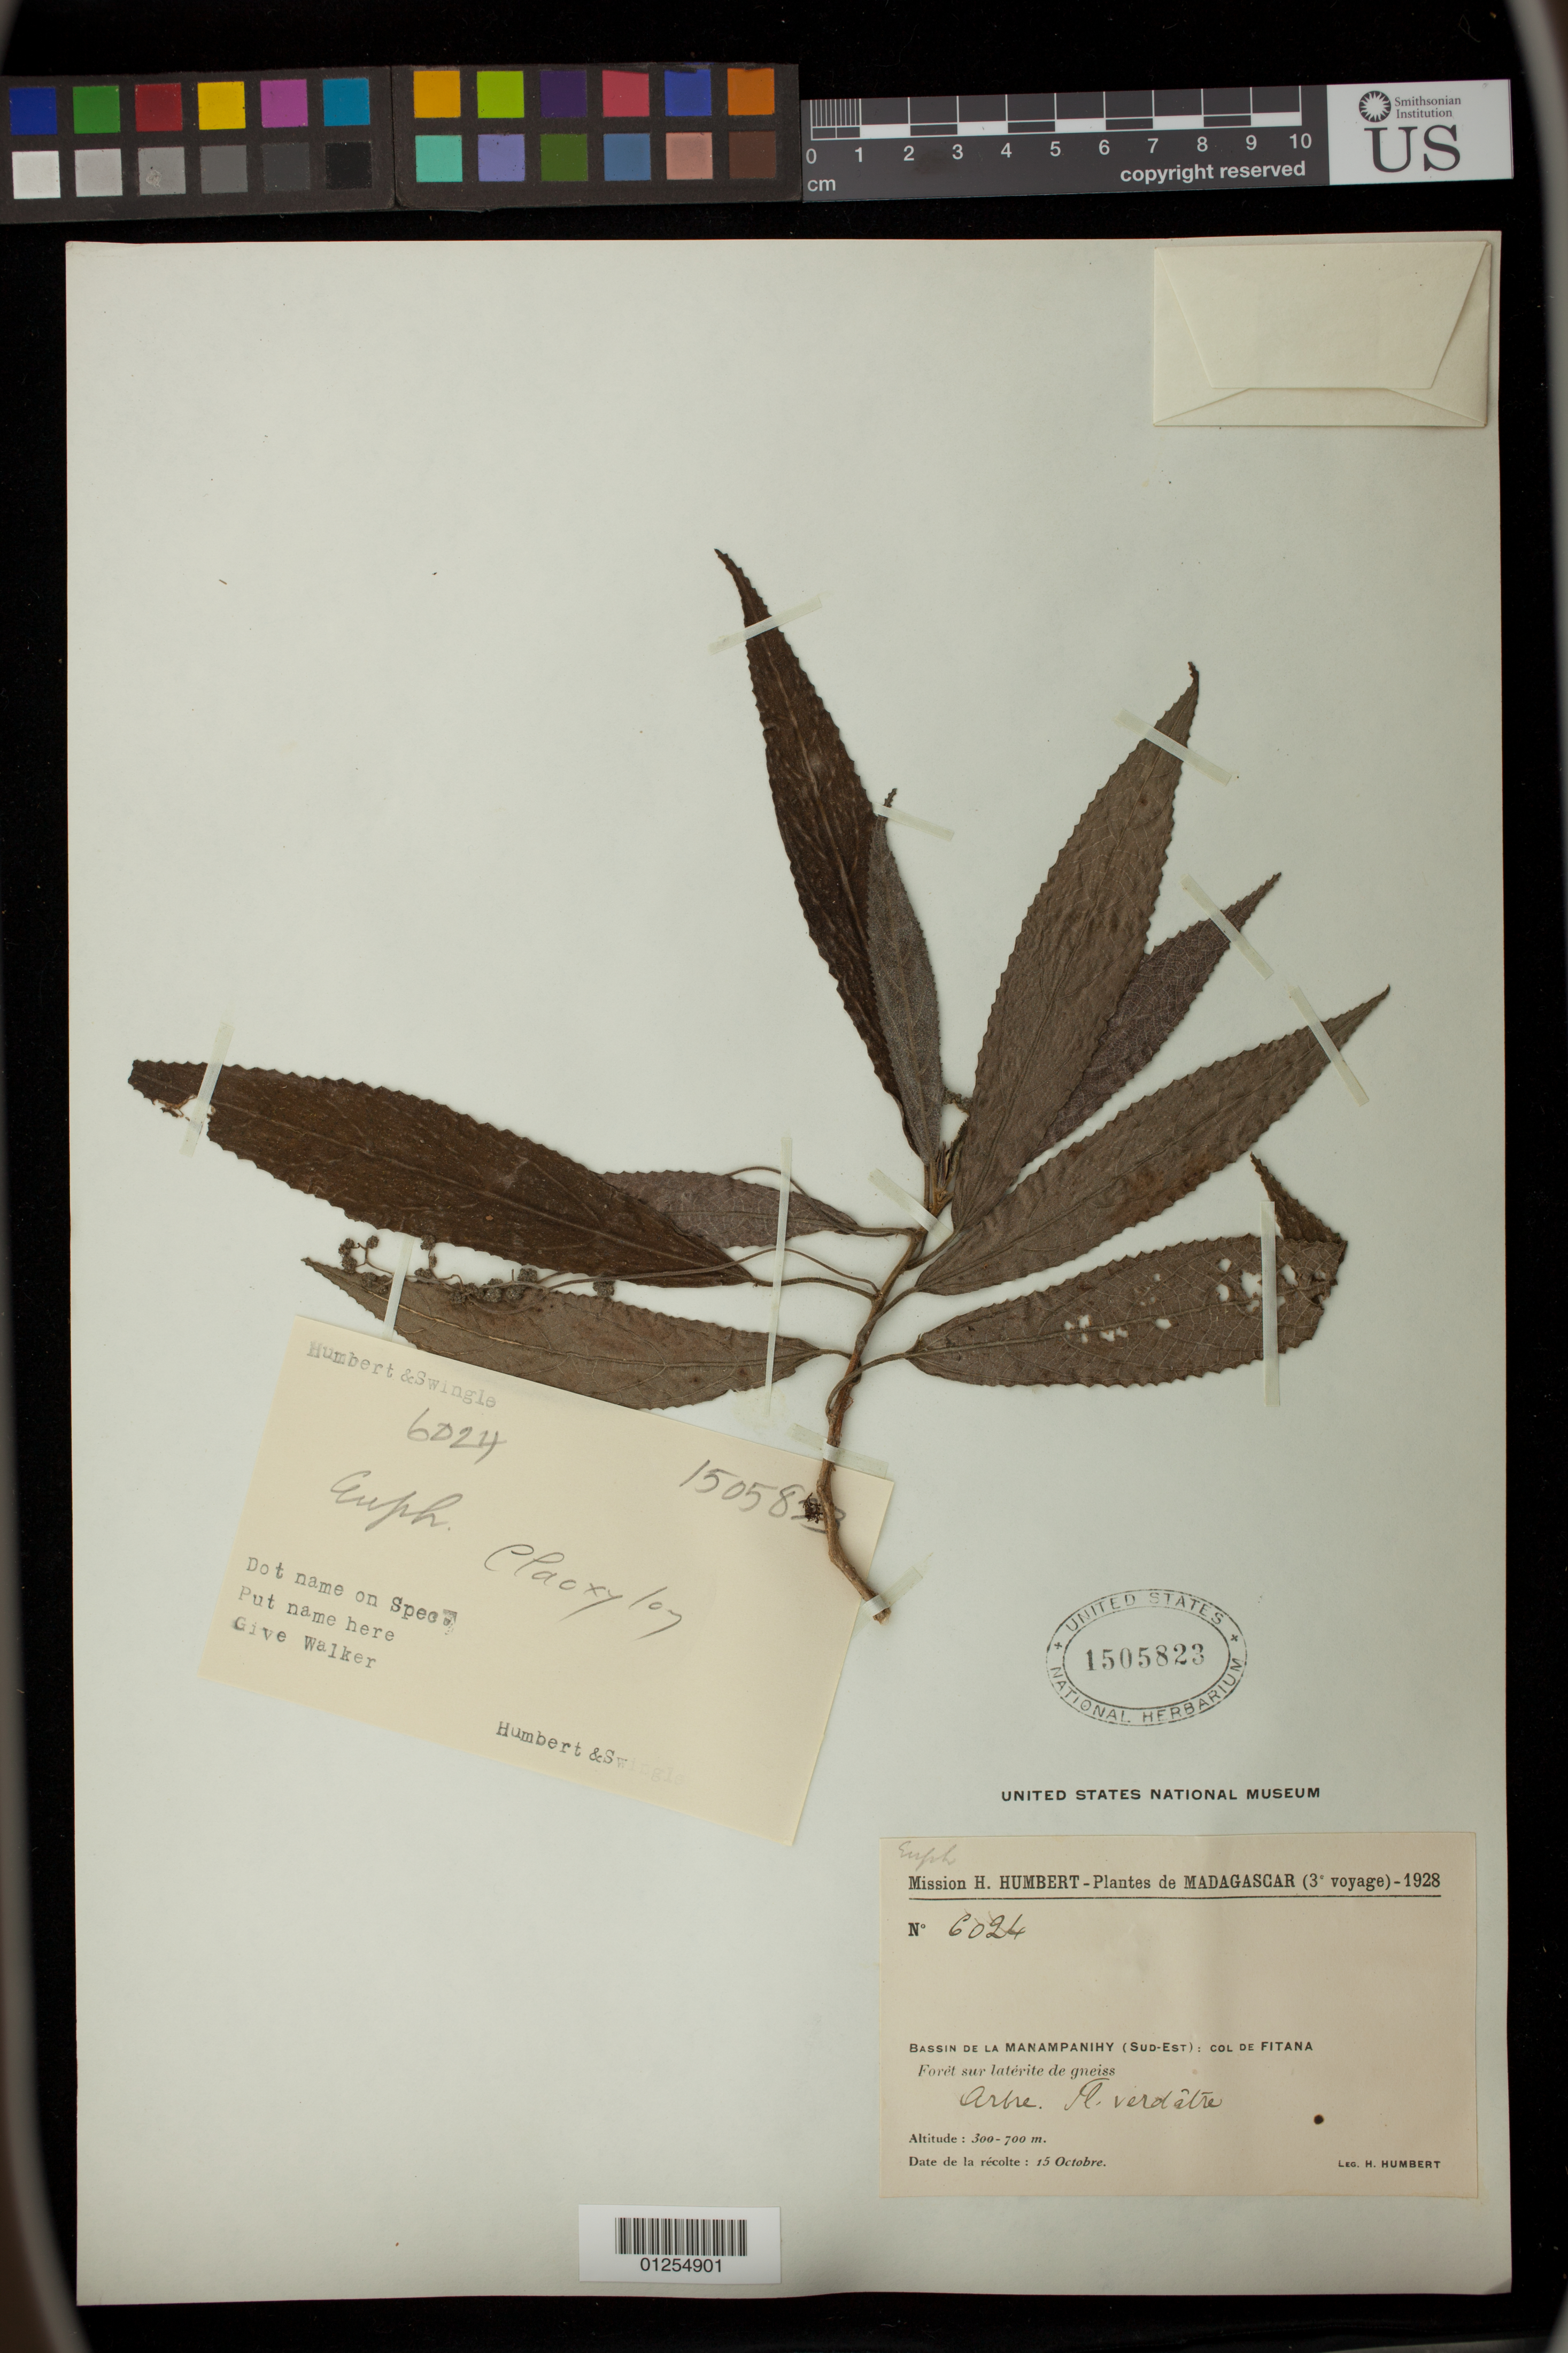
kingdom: Plantae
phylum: Tracheophyta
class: Magnoliopsida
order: Malpighiales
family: Euphorbiaceae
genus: Claoxylon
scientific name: Claoxylon sp.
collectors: H. Humbert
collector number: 6024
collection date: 1928-10-15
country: Madagascar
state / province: Atsimo-Atsinanana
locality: Bassin de la Manampanihy (Sud-Est): Col de Fitana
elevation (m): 300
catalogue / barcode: US 1505823